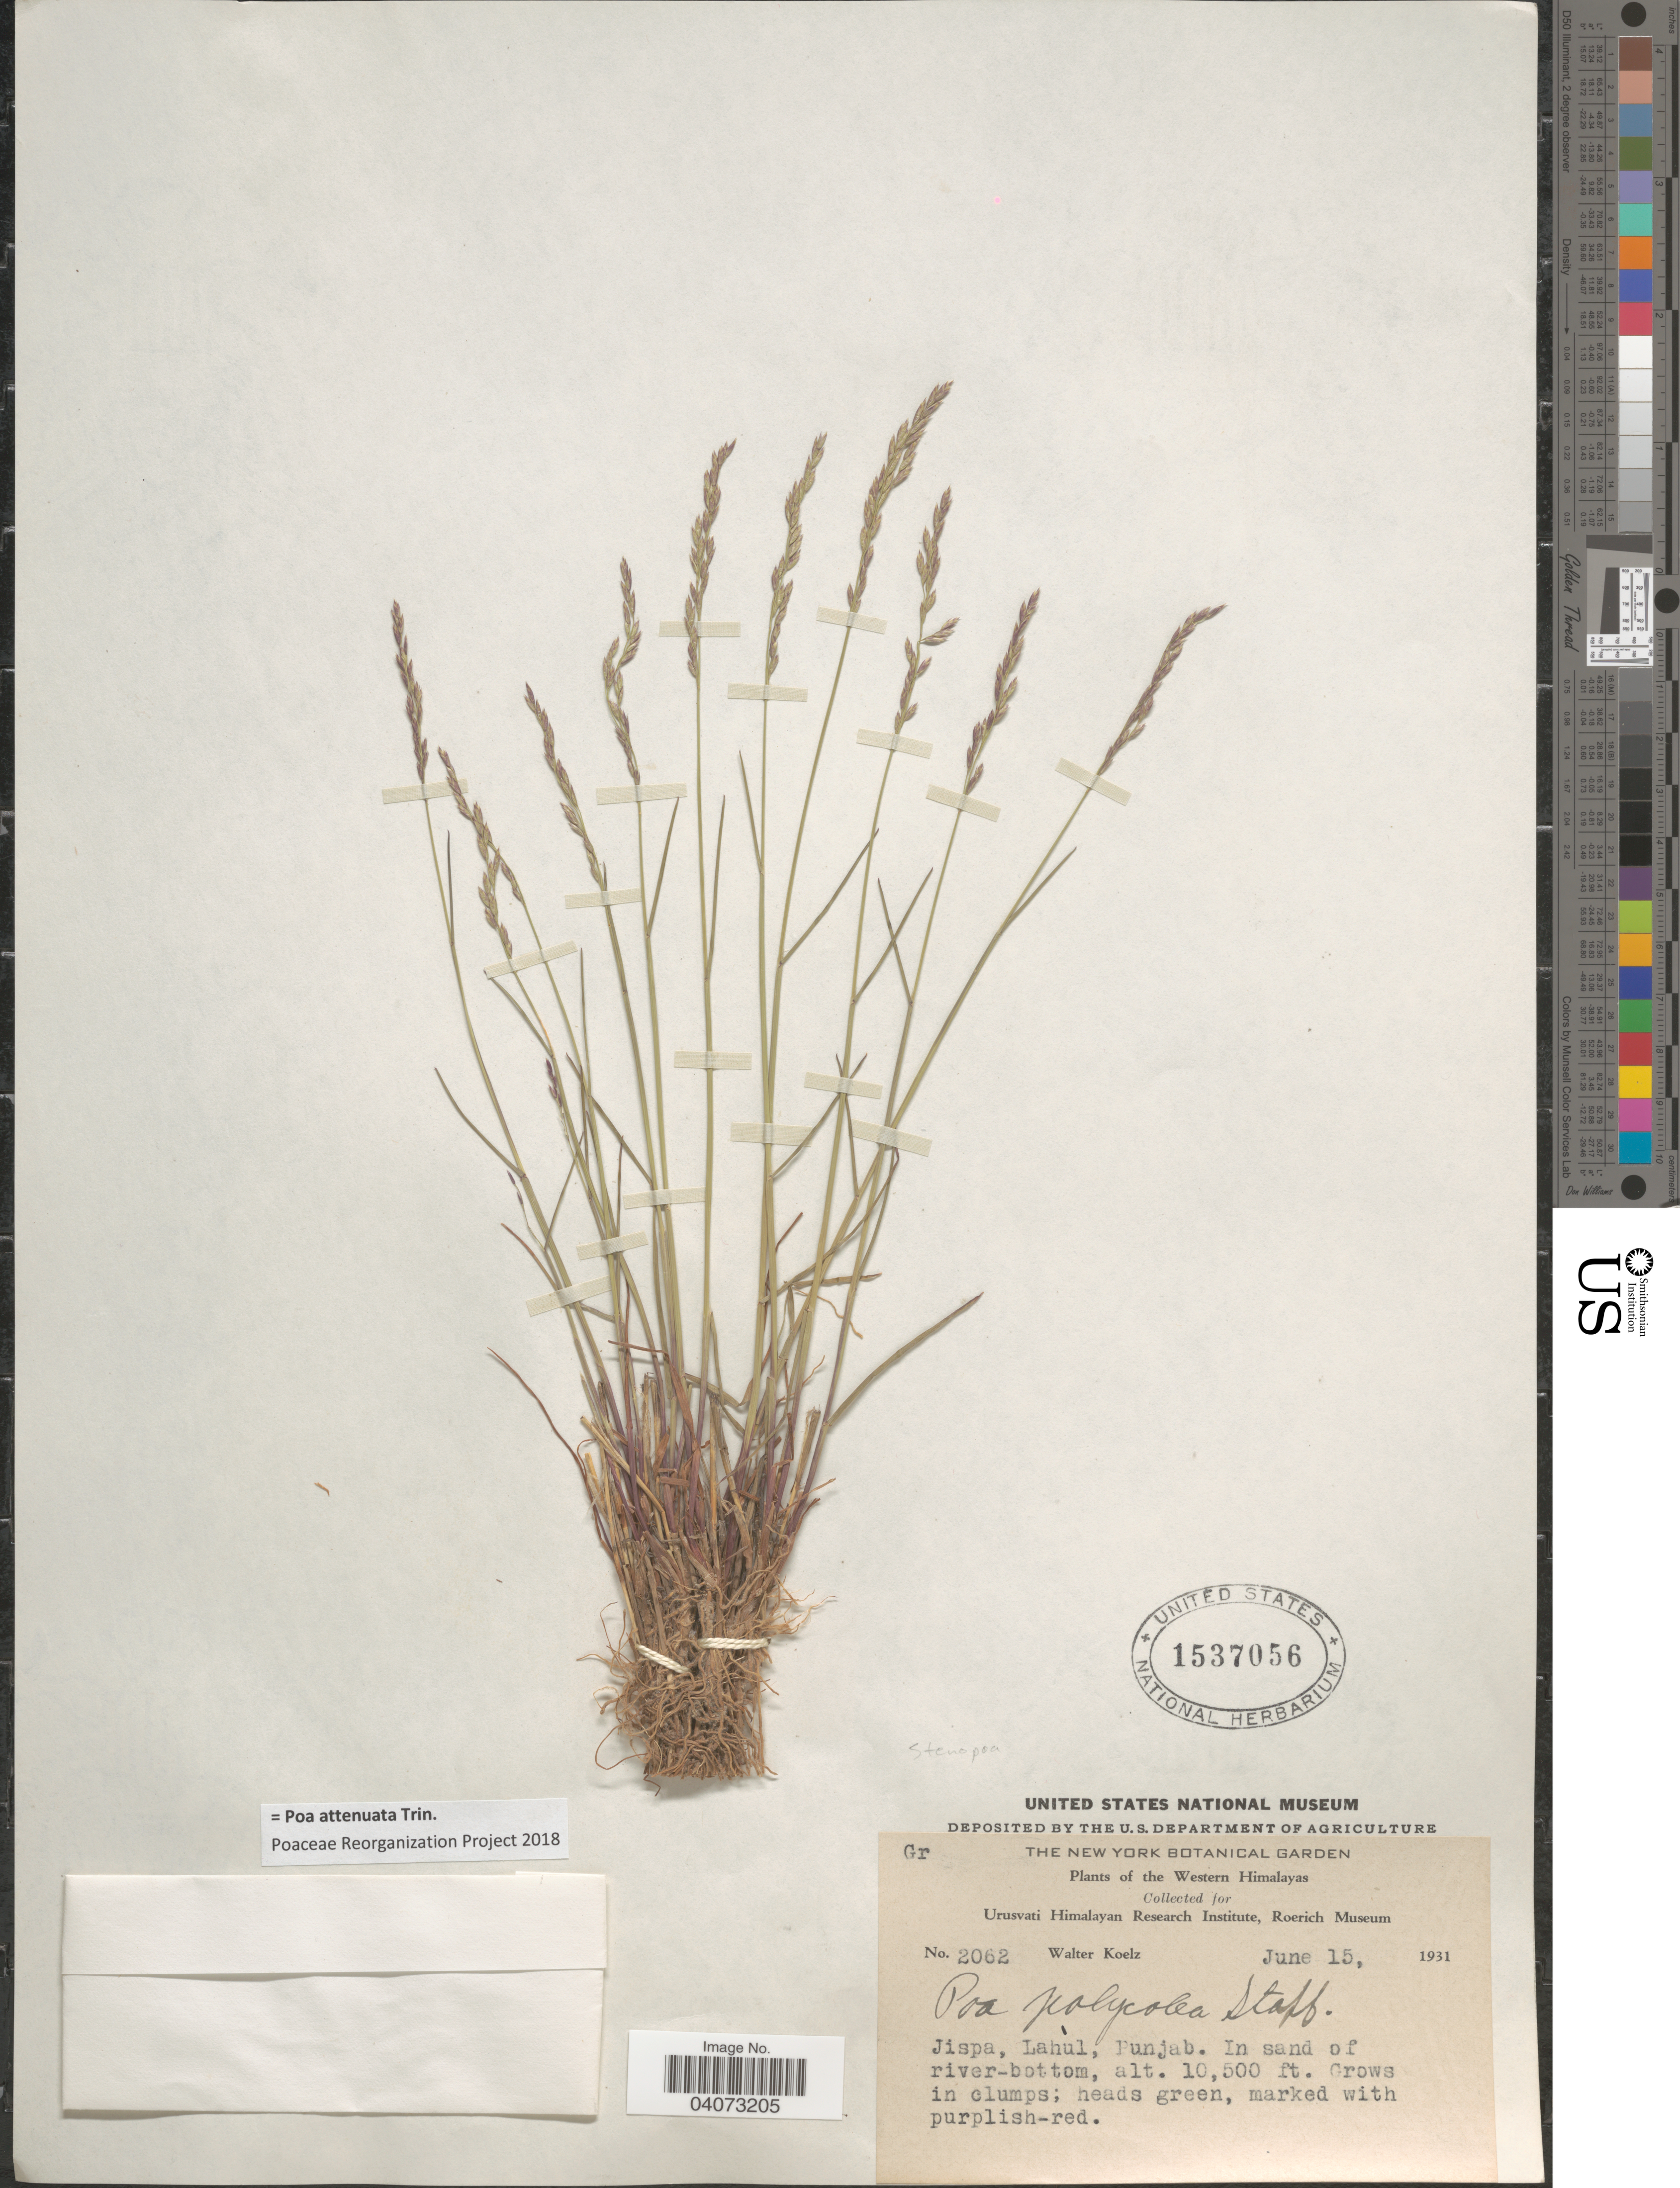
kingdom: Plantae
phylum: Tracheophyta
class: Liliopsida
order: Poales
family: Poaceae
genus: Poa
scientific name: Poa attenuata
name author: Trin.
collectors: W. N. Koelz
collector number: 2062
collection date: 1931-06-15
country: India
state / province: Punjab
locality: The Western Himalayas. Jispa, Lahul.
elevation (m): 3200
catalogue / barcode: US 1537056